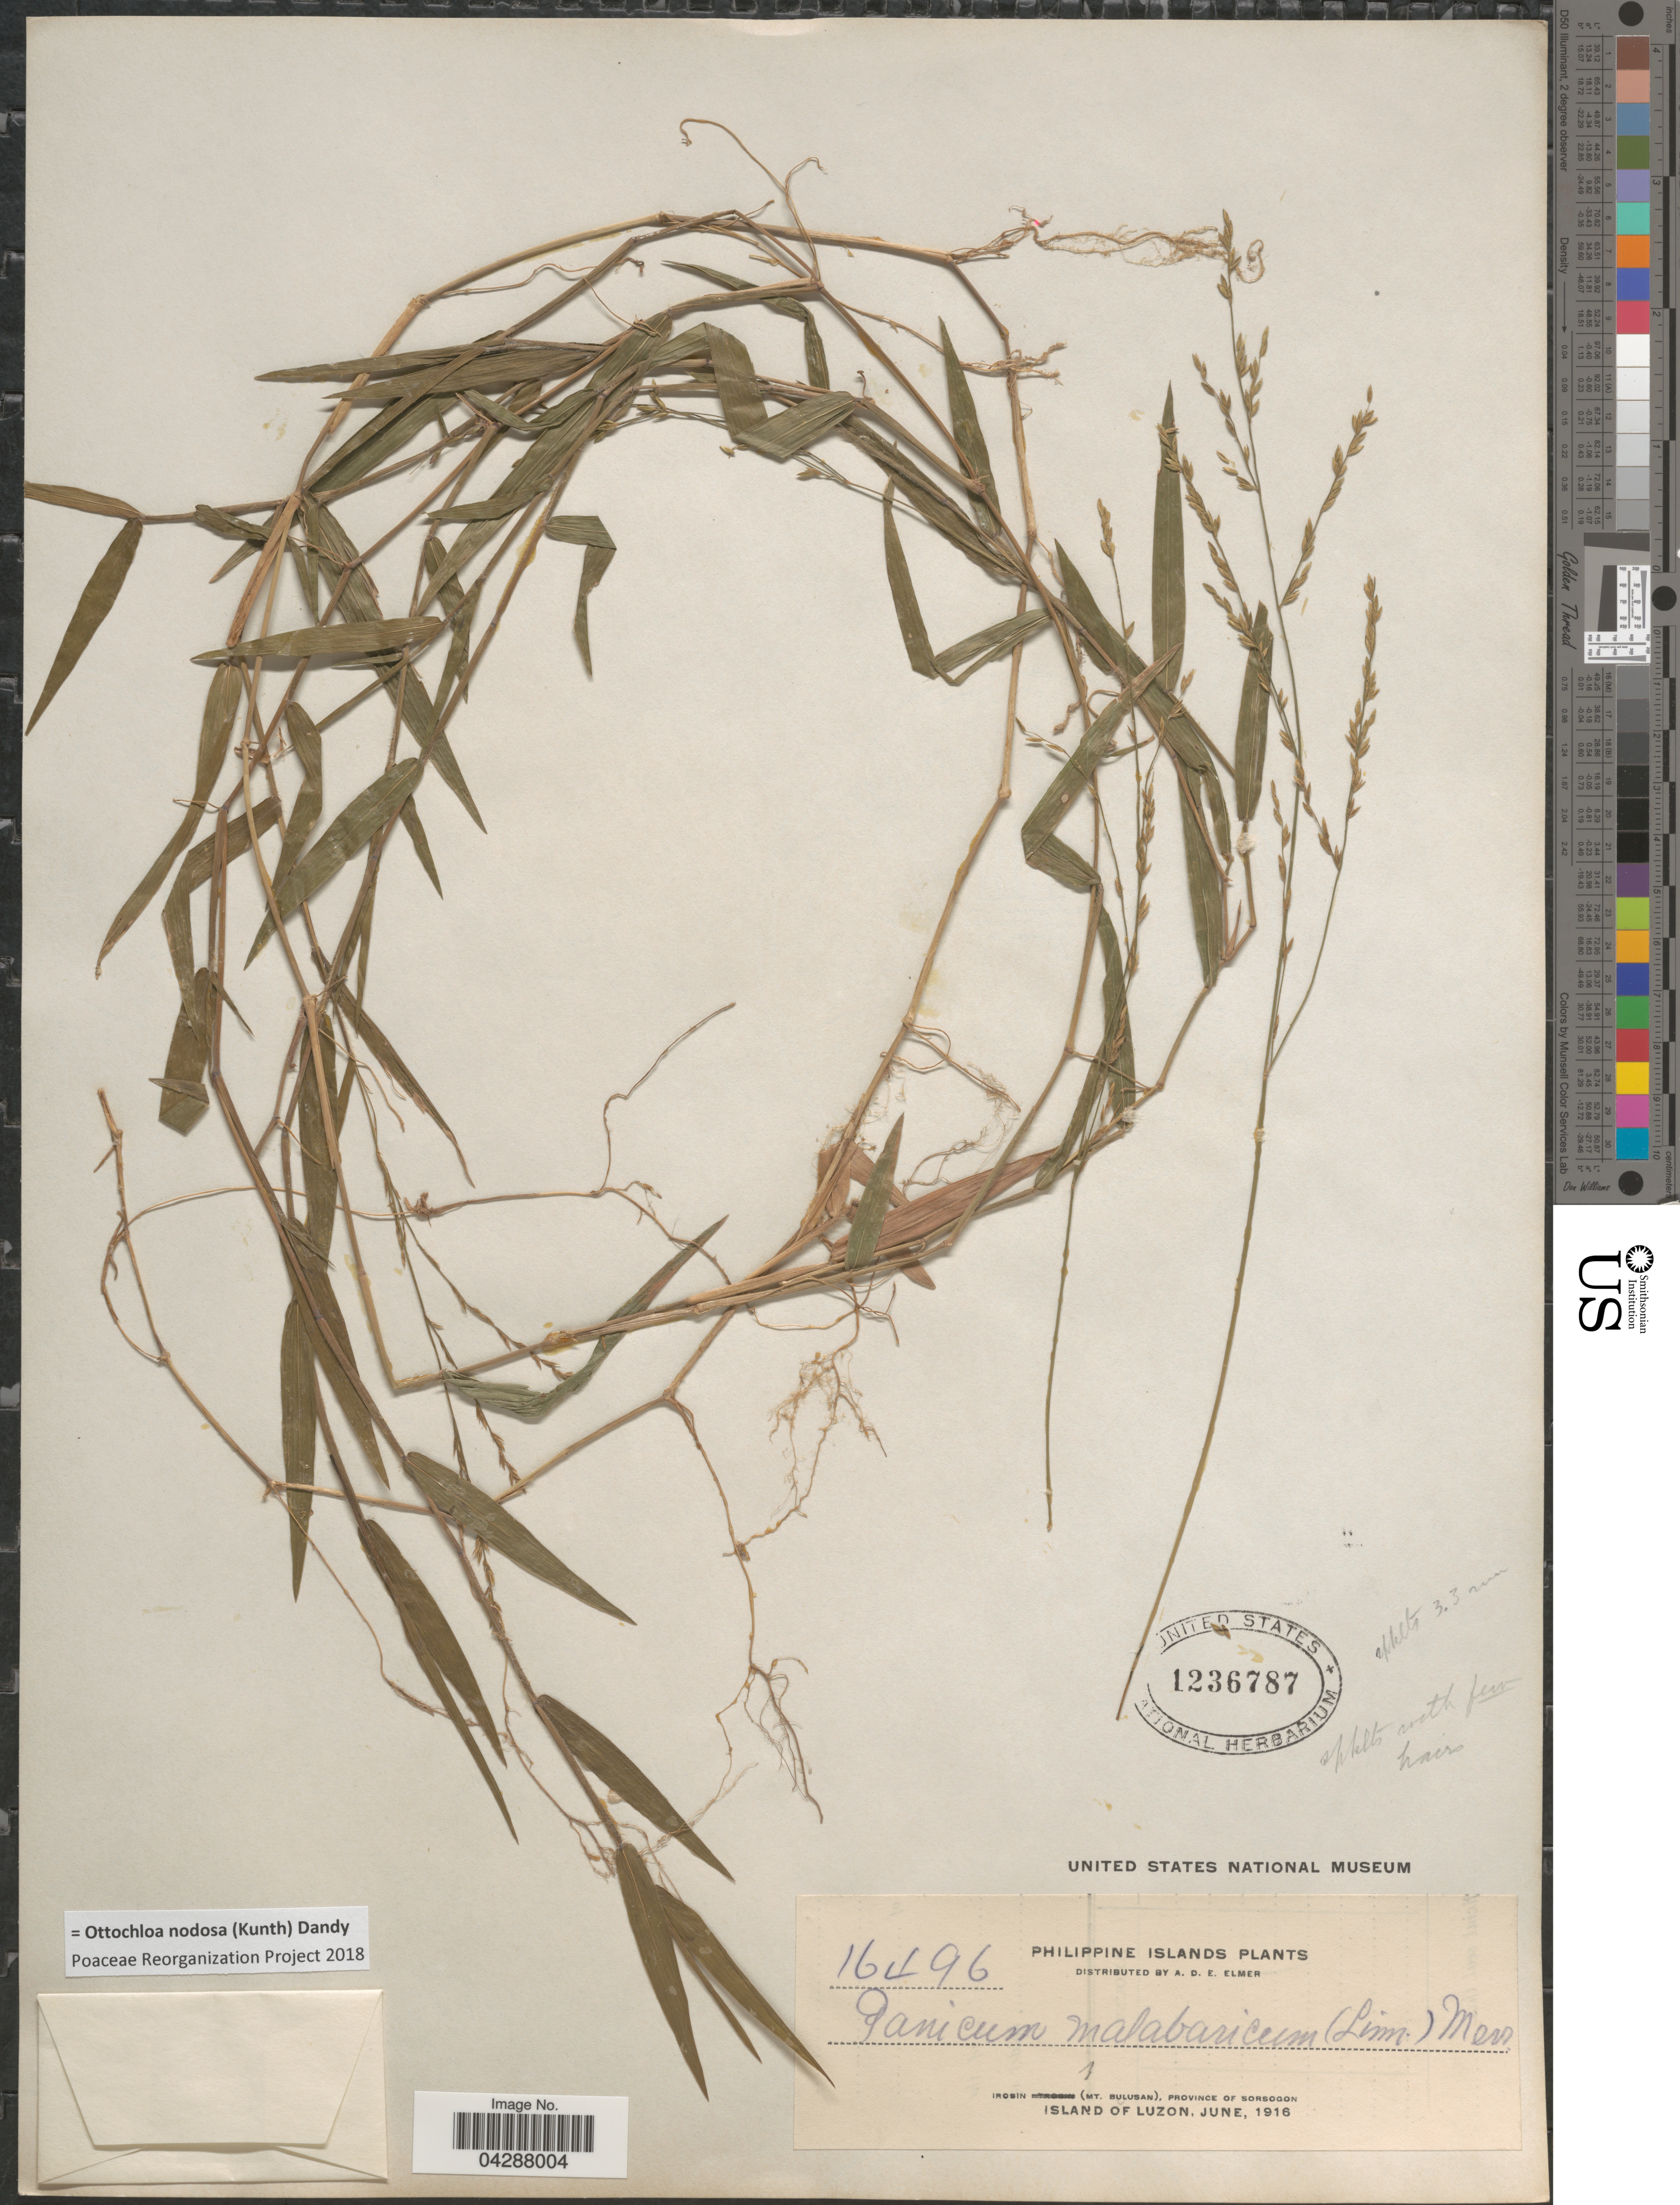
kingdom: Plantae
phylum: Tracheophyta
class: Liliopsida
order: Poales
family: Poaceae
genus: Ottochloa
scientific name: Ottochloa nodosa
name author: (Kunth) Dandy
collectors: A. D. E. Elmer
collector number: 16496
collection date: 1916-06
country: Philippines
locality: Philippine Islands. Irosin (Mt. Bulusan), Province of Sorsogon. Island of Luzon.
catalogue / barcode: US 1236787